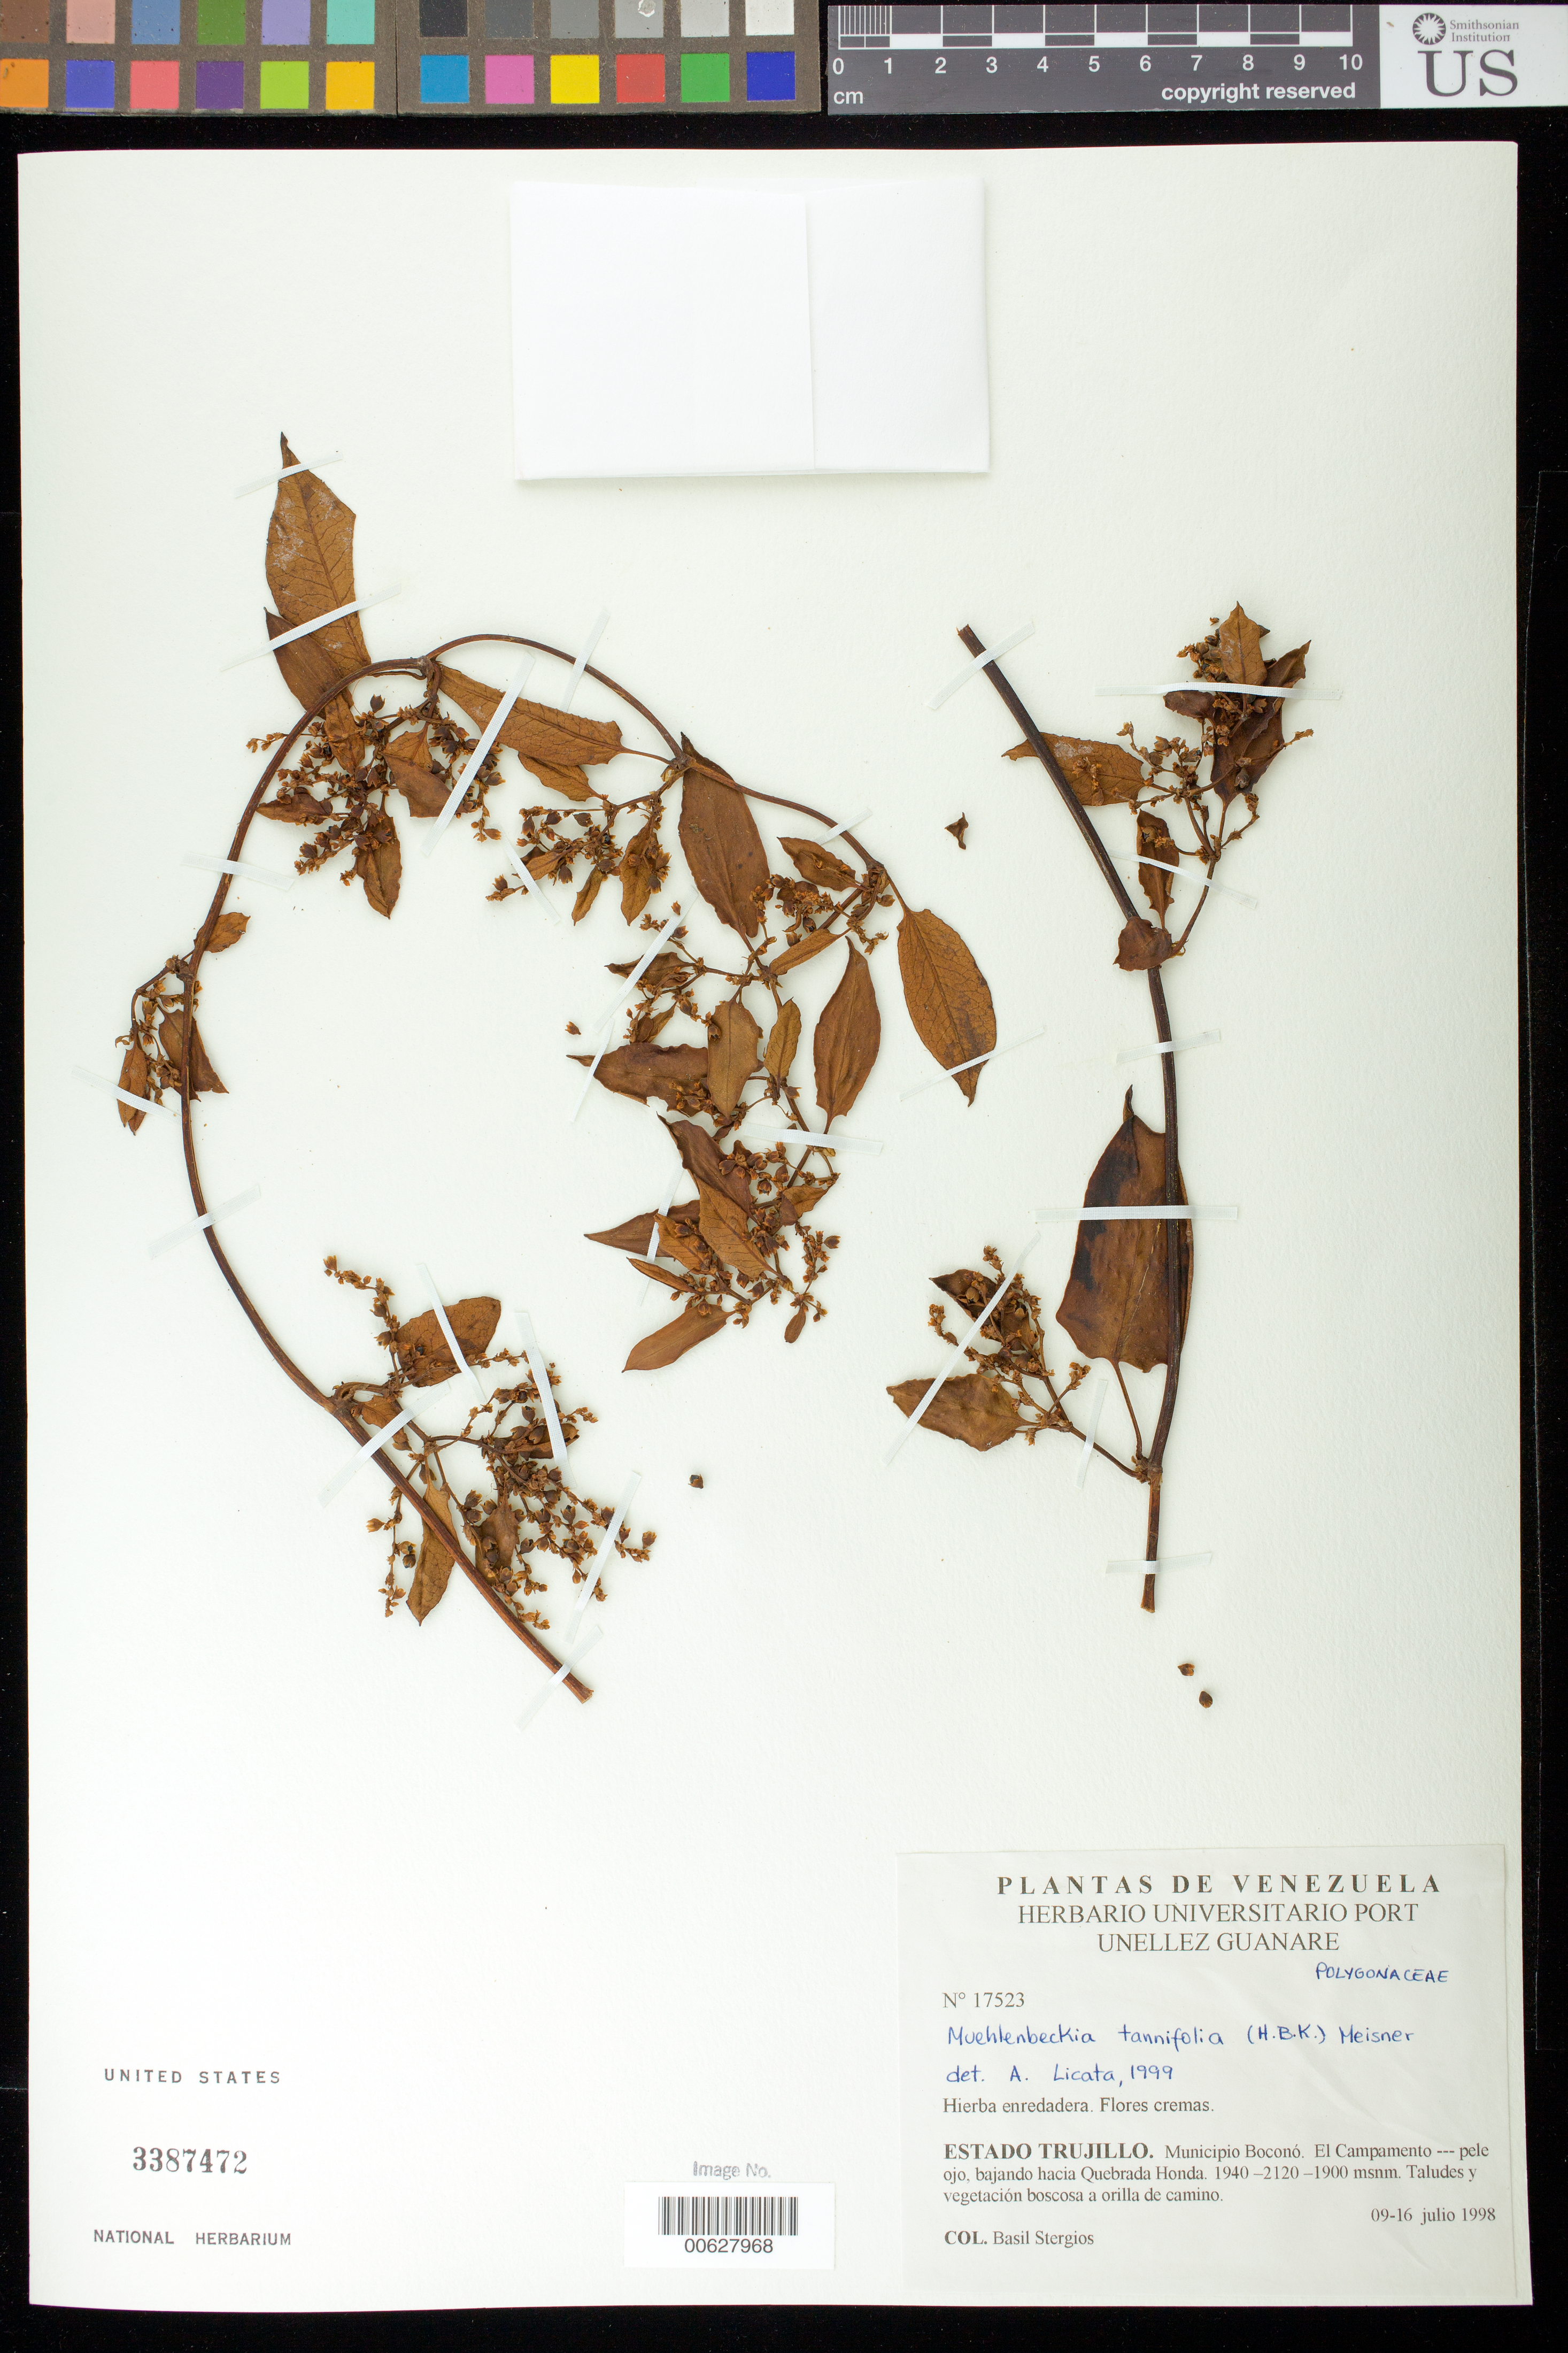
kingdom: Plantae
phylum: Tracheophyta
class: Magnoliopsida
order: Caryophyllales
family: Polygonaceae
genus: Muehlenbeckia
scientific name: Muehlenbeckia tamnifolia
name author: (Kunth) Meisn.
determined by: Licata, A., (PORT), Univ. Nac. Exp. de los Llanos Ezequiel Zamora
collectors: B. G. Stergios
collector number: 17523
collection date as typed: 09 Jul 1998 to 16 Jul 1998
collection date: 1998-07-09/1998-07-16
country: Venezuela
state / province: Trujillo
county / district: Boconó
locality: Parque Nacional Guaramacal, El campamento-pele ojo, bajando hacia Quebrada Honda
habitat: Taludes y vegetación boscosa a orilla de camino.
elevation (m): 1900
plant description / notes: NY, PORT, US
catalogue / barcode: US 3387472